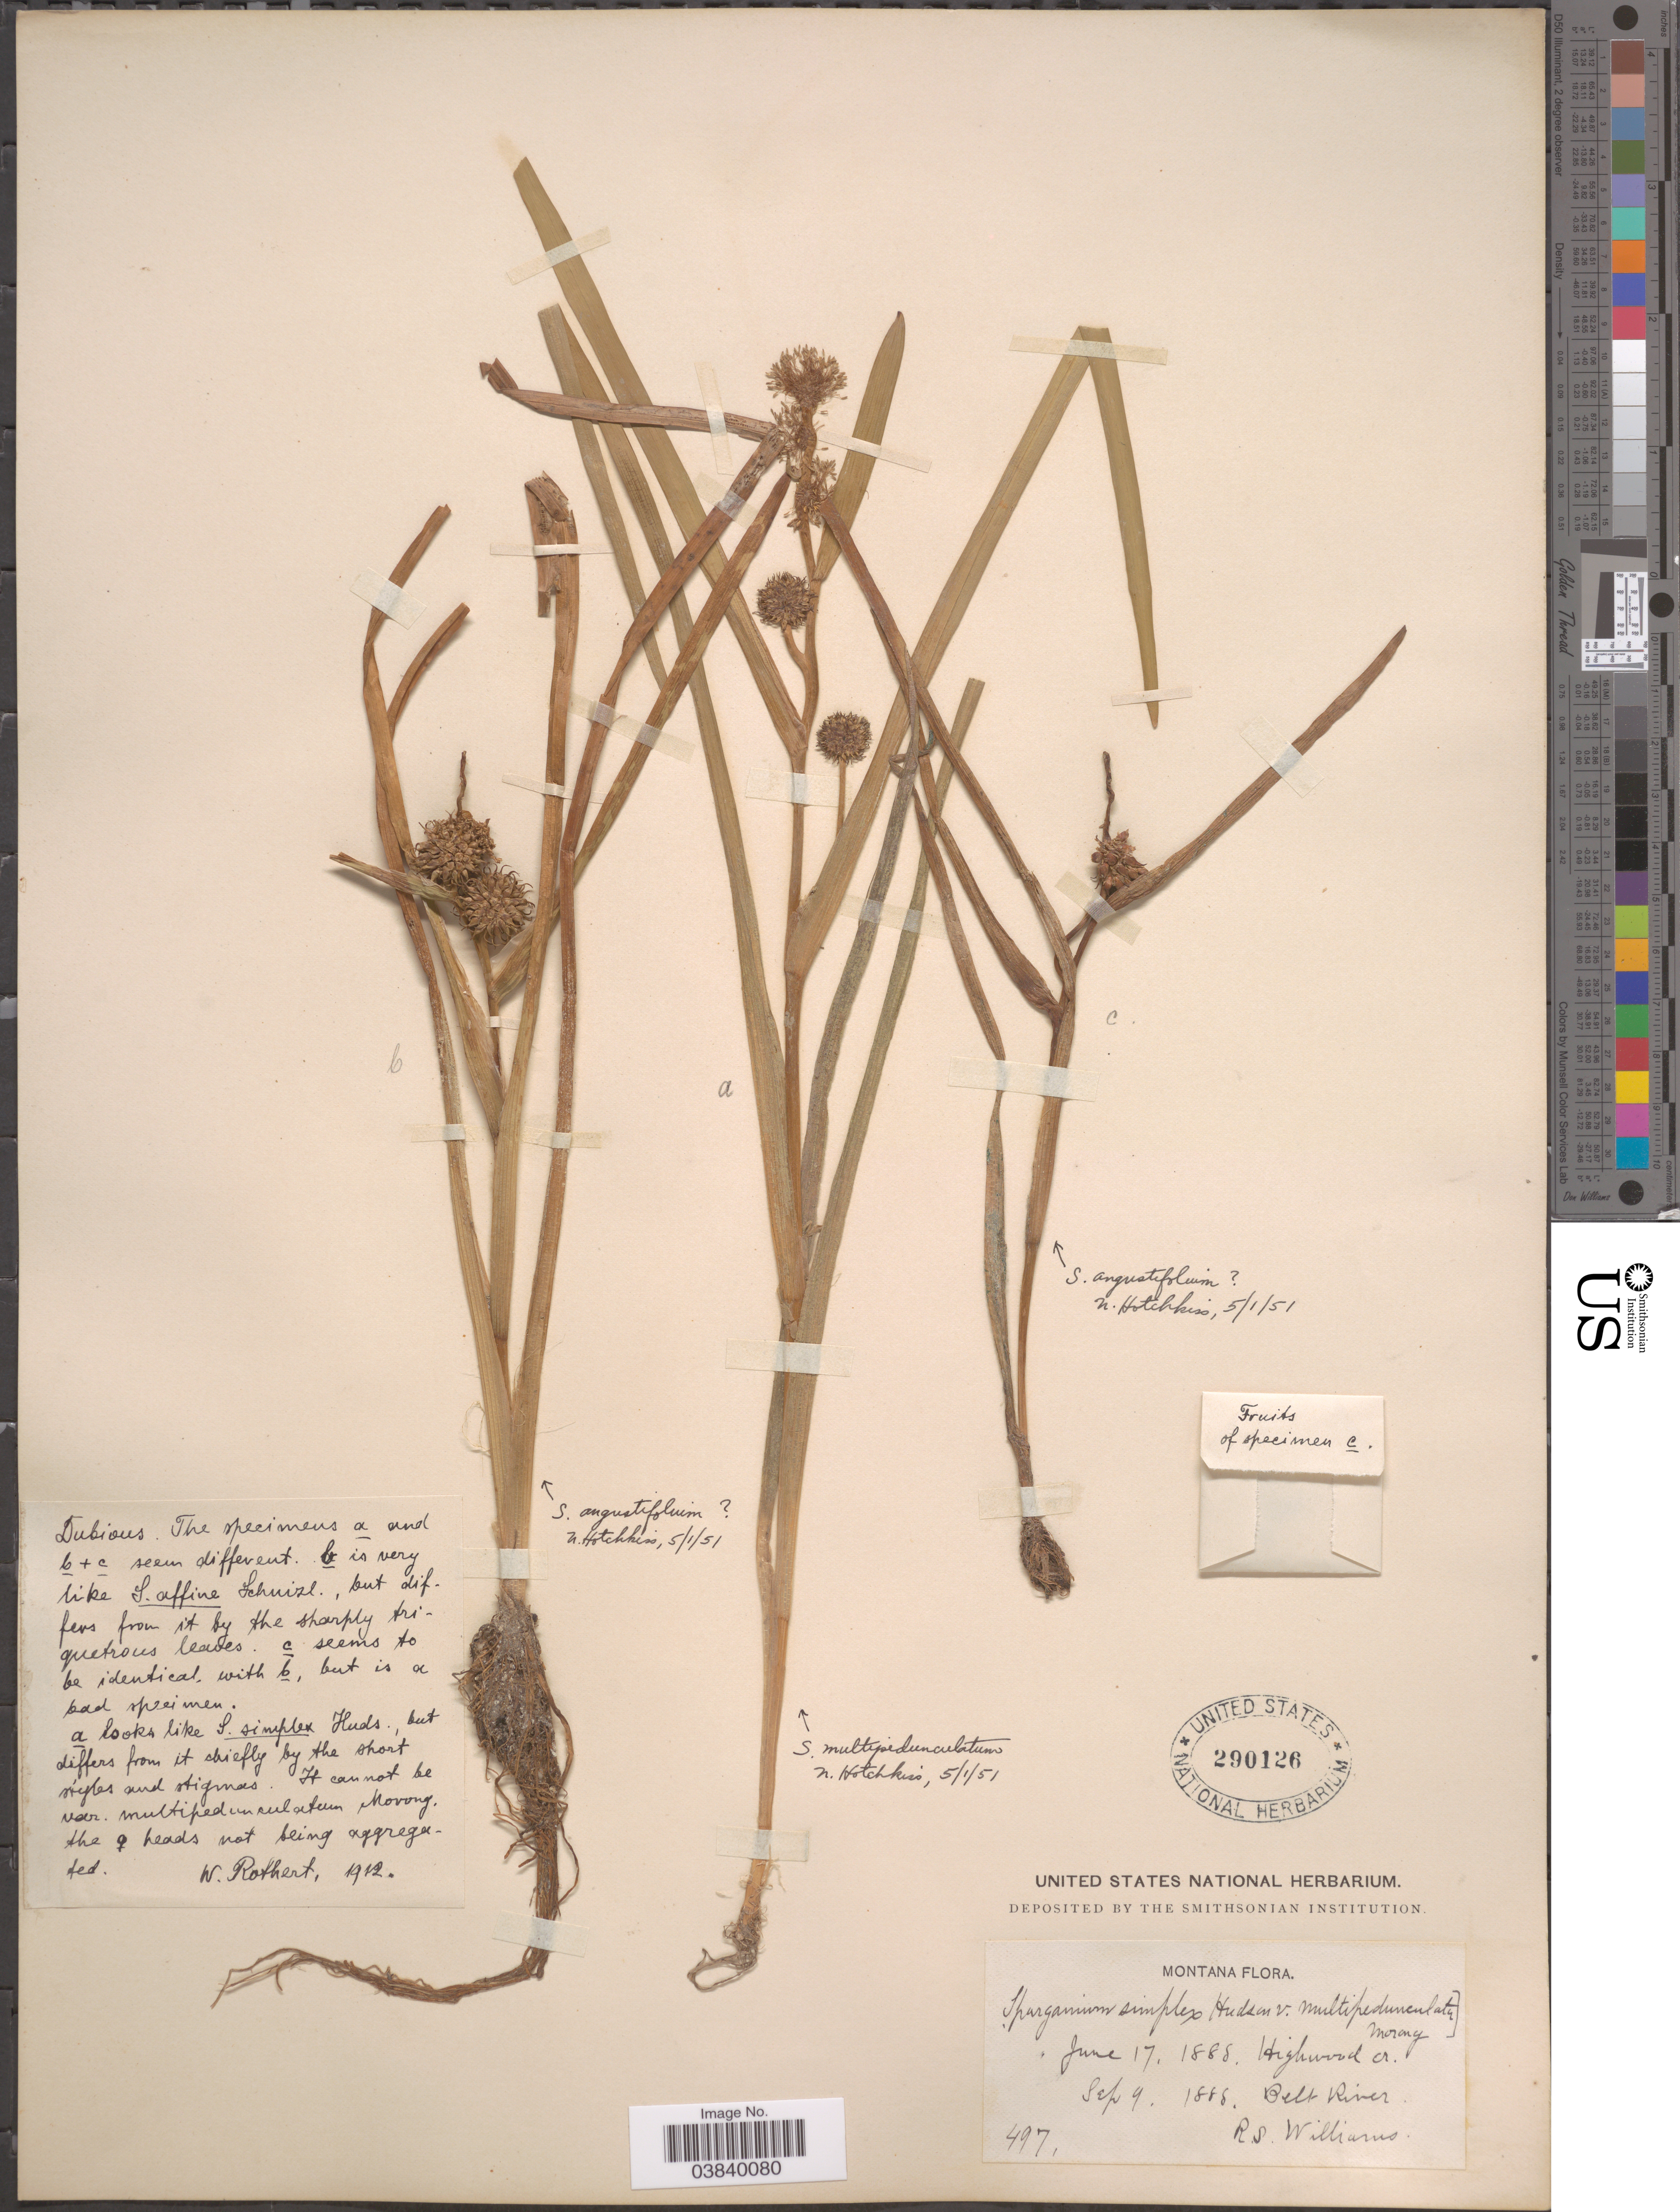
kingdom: Plantae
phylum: Tracheophyta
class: Liliopsida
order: Poales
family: Typhaceae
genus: Sparganium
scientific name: Sparganium angustifolium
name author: Michx.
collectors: R. S. Williams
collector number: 497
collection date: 1888-06-17/1888-09-09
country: United States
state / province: Montana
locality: Highwood cr. Belt River.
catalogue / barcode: US 290126